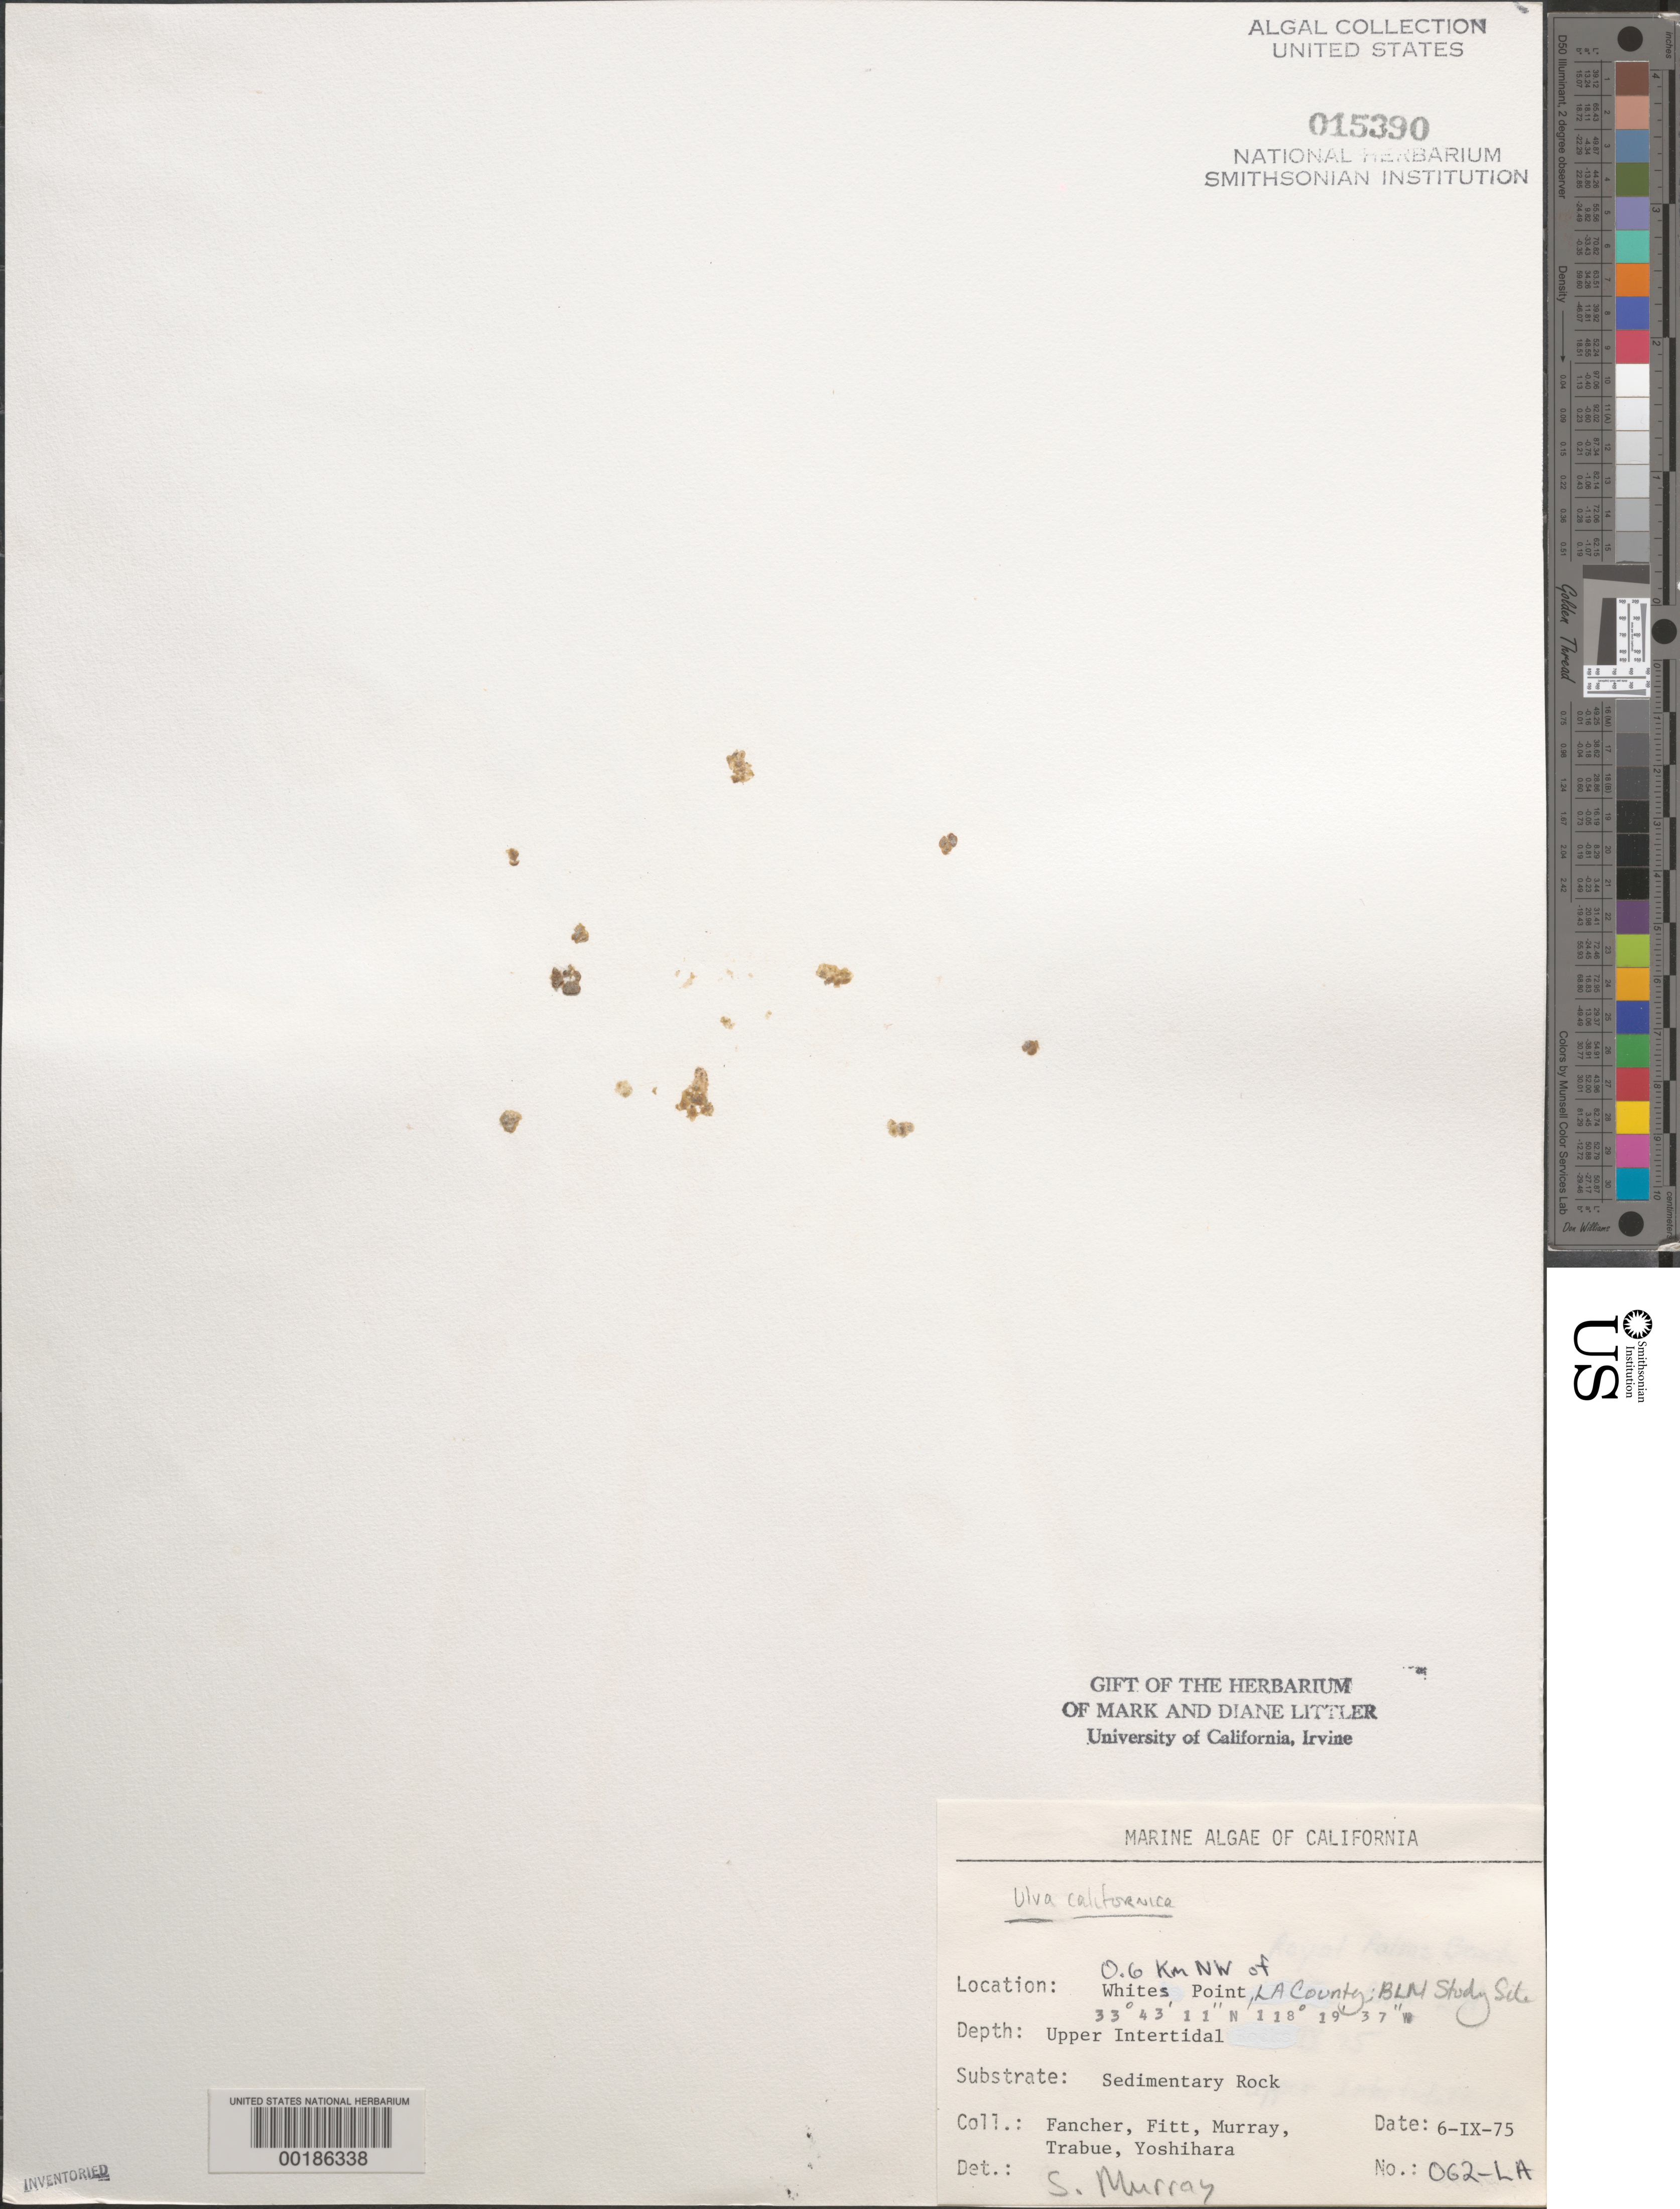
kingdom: Plantae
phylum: Chlorophyta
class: Ulvophyceae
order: Ulvales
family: Ulvaceae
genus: Ulva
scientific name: Ulva californica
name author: N.Wille in Collins et al.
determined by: Murray, S. N.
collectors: J. Fancher, W. Fitt, S. N. Murray, P. J. Trabue & K. Yoshihara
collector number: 062-la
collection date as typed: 06 Sep 1975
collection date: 1975-09-06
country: United States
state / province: California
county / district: Los Angeles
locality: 0.6 km northwest of Whites Point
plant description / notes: BLM-SOCALBIGHT Rocky Intertidal Survey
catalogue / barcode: US 15390